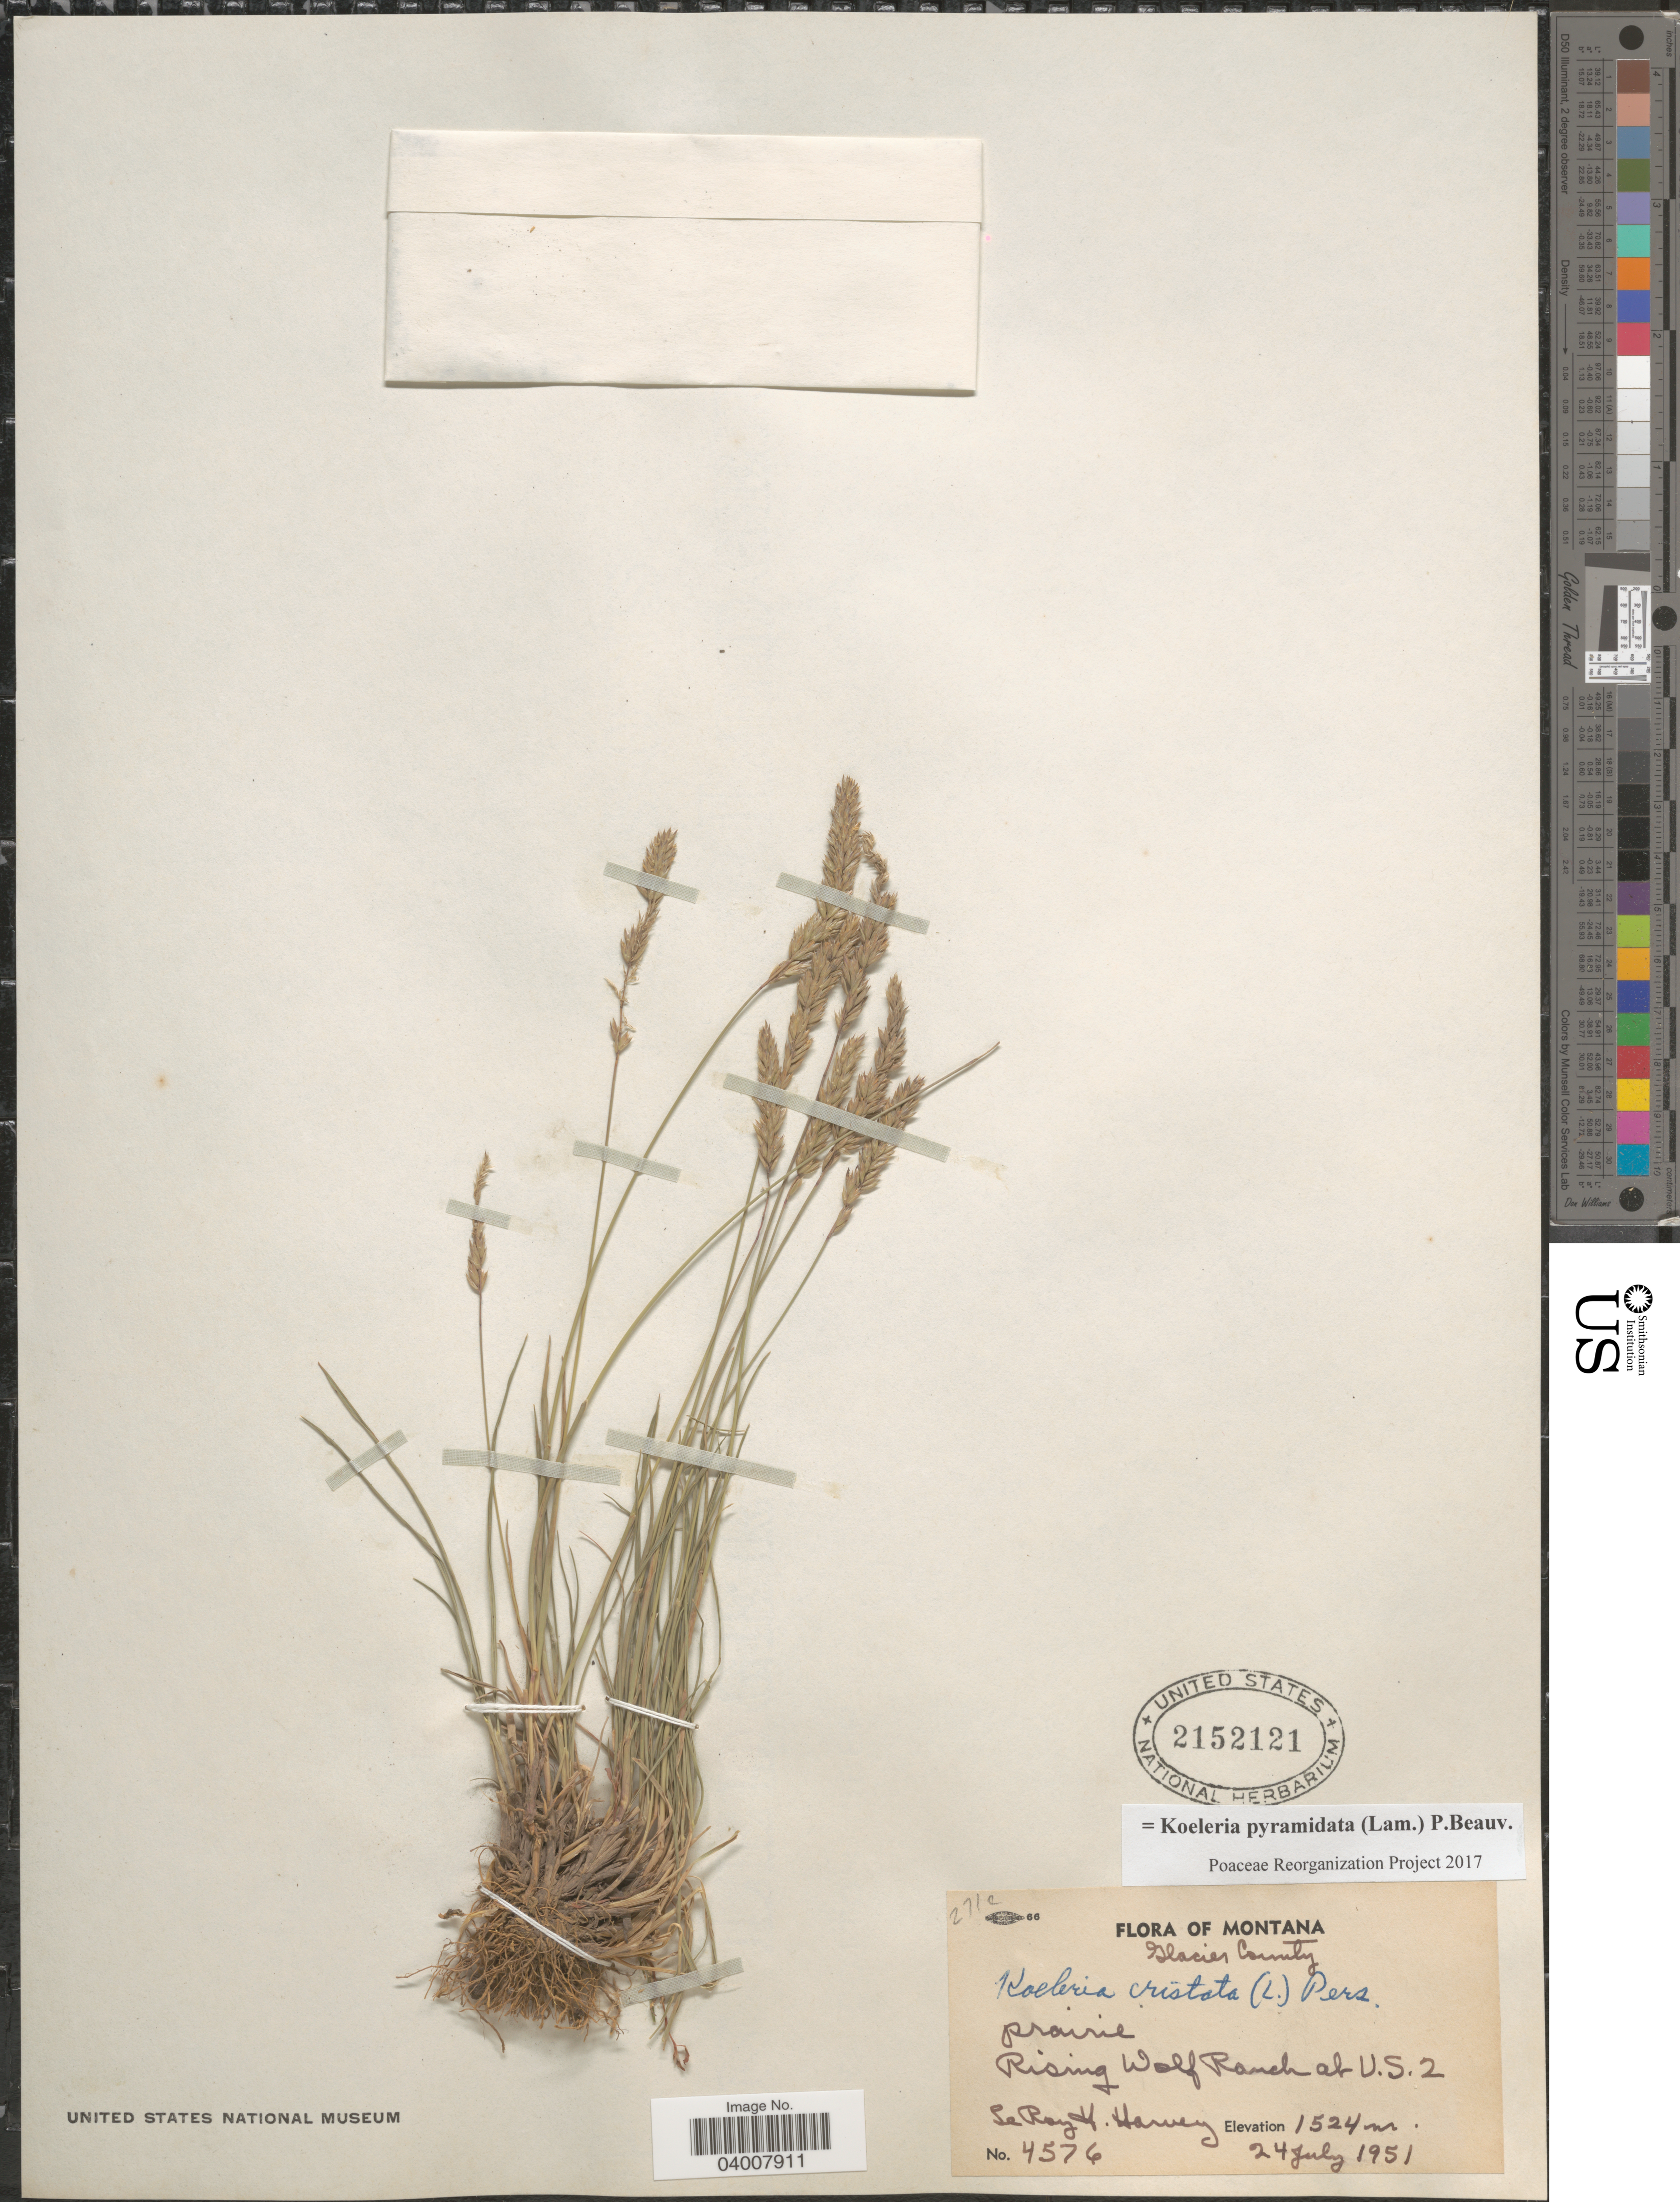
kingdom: Plantae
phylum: Tracheophyta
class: Liliopsida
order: Poales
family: Poaceae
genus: Koeleria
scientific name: Koeleria pyramidata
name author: (Lam.) P. Beauv.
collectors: L. H. Harvey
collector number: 4576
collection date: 1951-07-24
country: United States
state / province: Montana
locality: Glacier County. Rising Wolf Ranch of U.S. 2.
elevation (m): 1524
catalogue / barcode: US 2152121